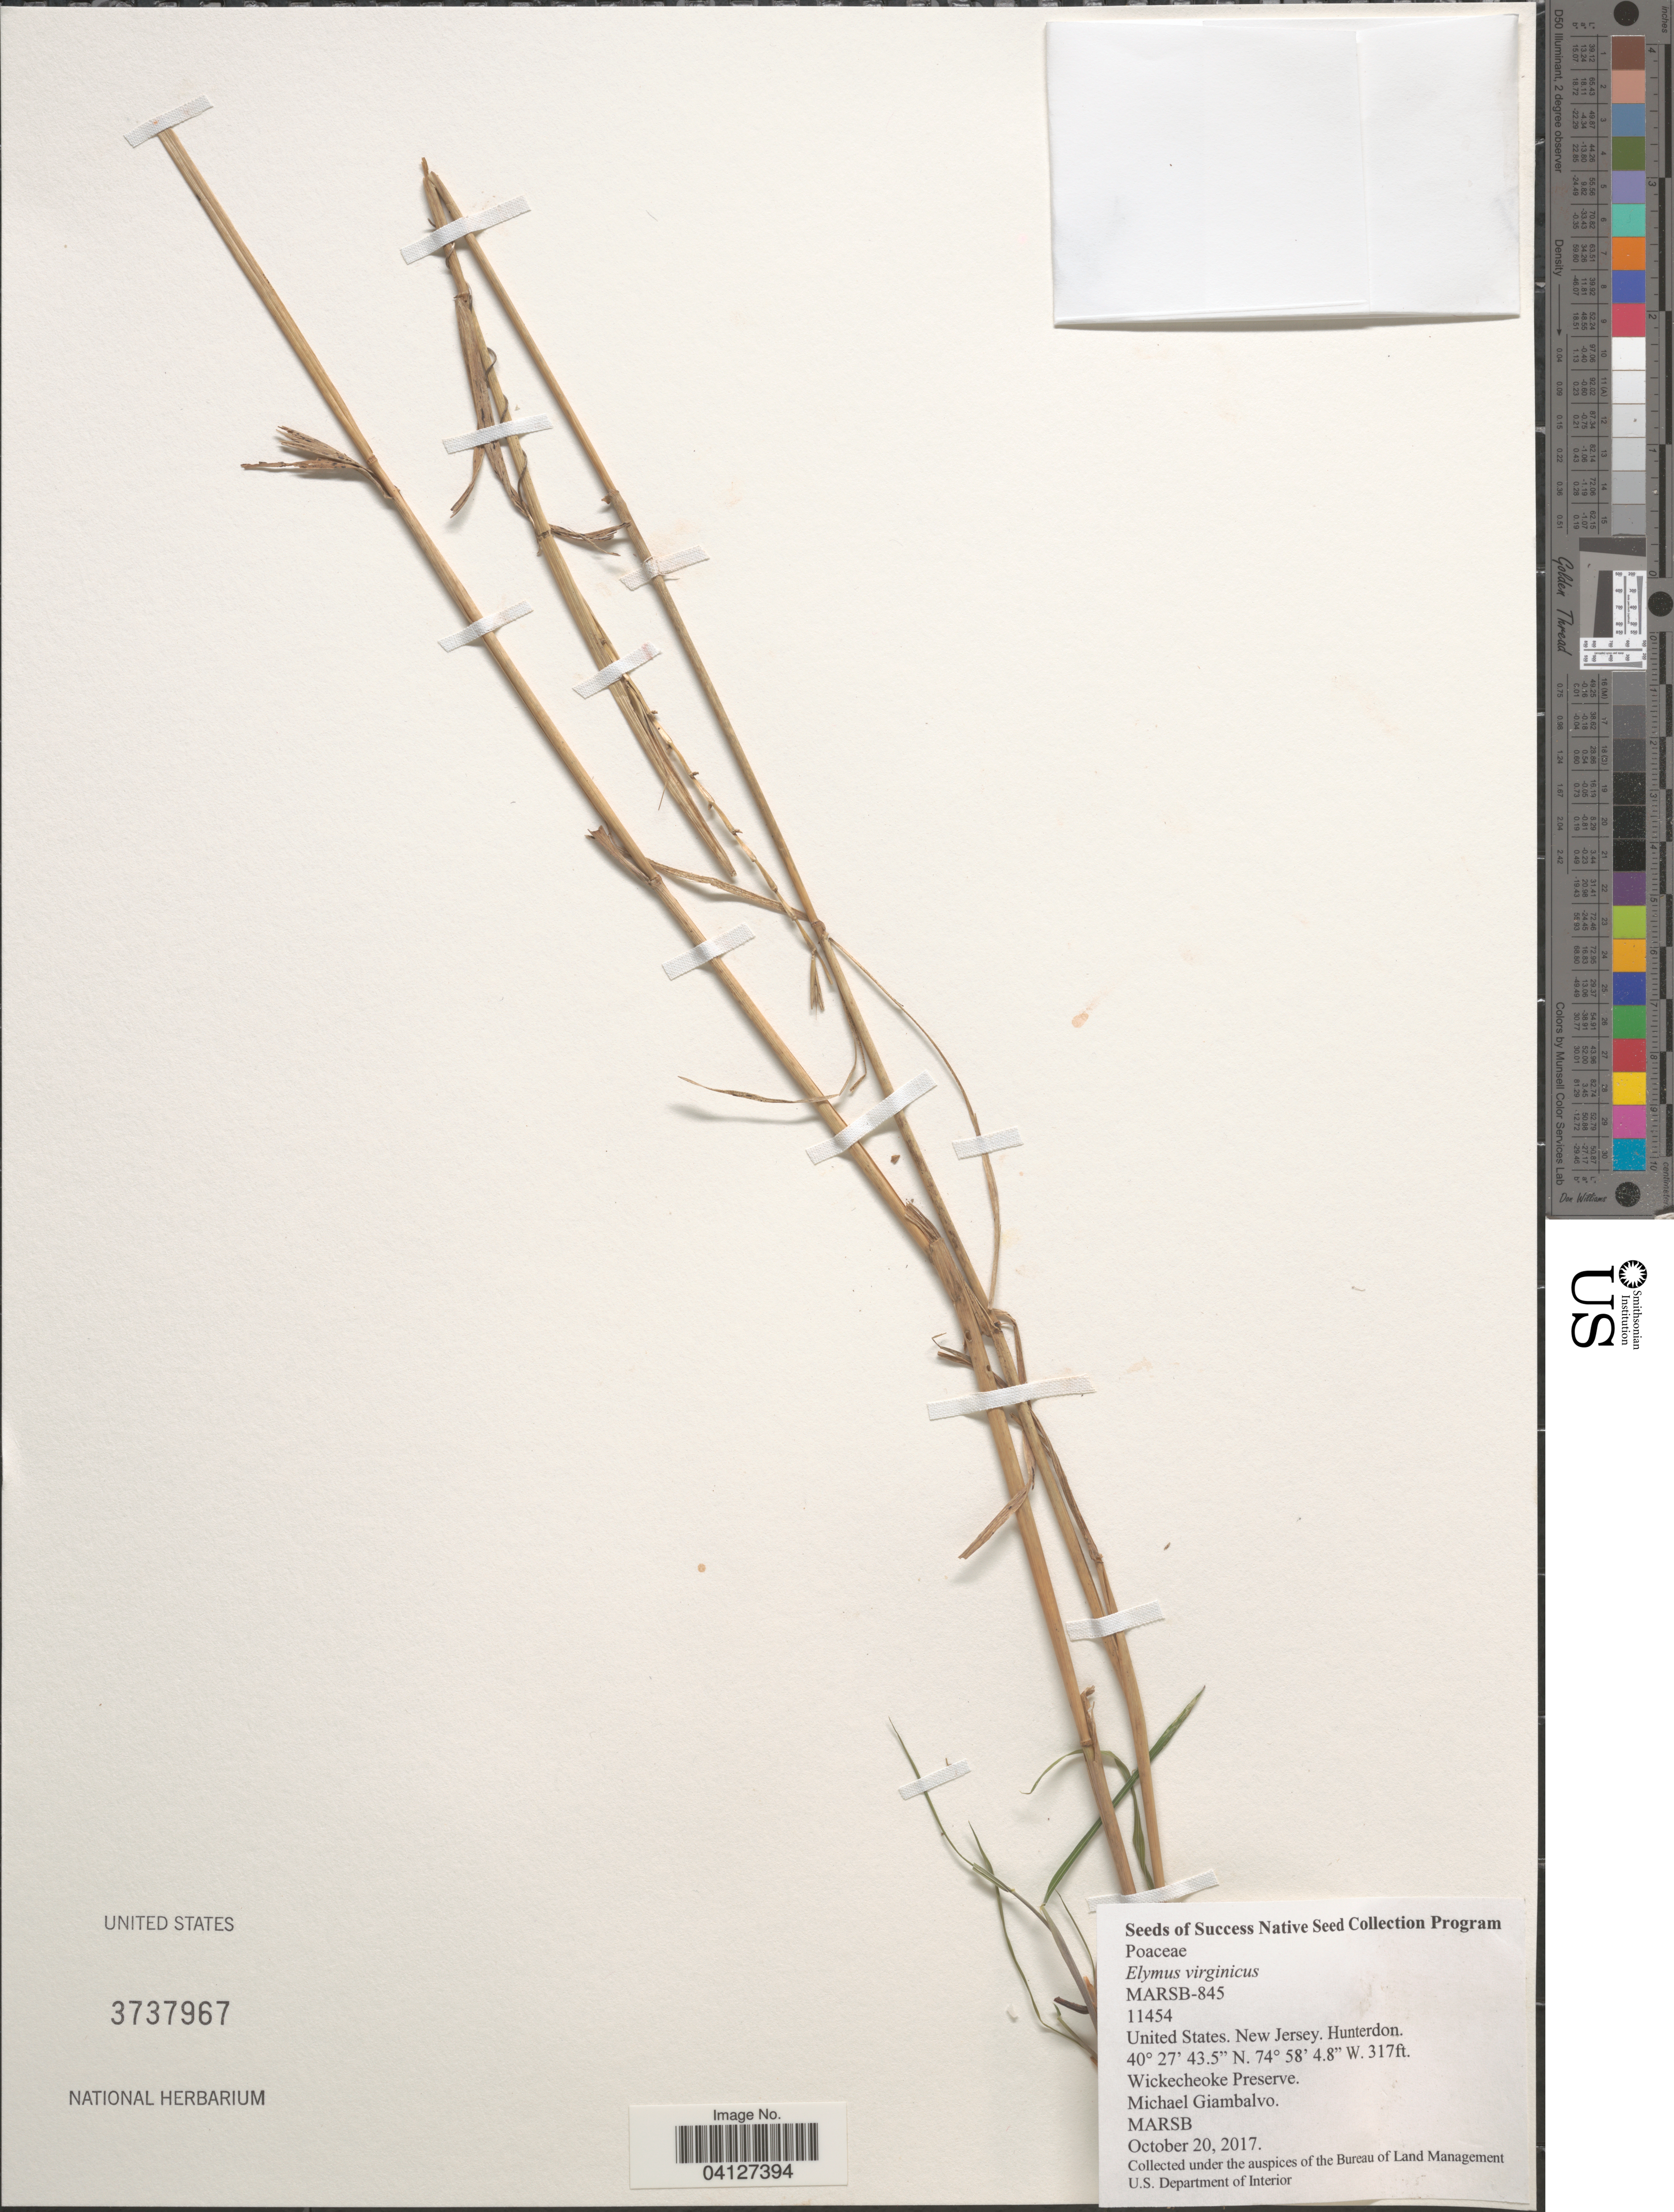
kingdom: Plantae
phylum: Tracheophyta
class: Liliopsida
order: Poales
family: Poaceae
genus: Elymus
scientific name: Elymus virginicus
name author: L.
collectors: M. Giambalvo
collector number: MARSB-845/11454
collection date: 2017-10-20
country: United States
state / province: New Jersey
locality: Hunterdon. Wickecheoke Preserve.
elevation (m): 97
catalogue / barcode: US 3737967